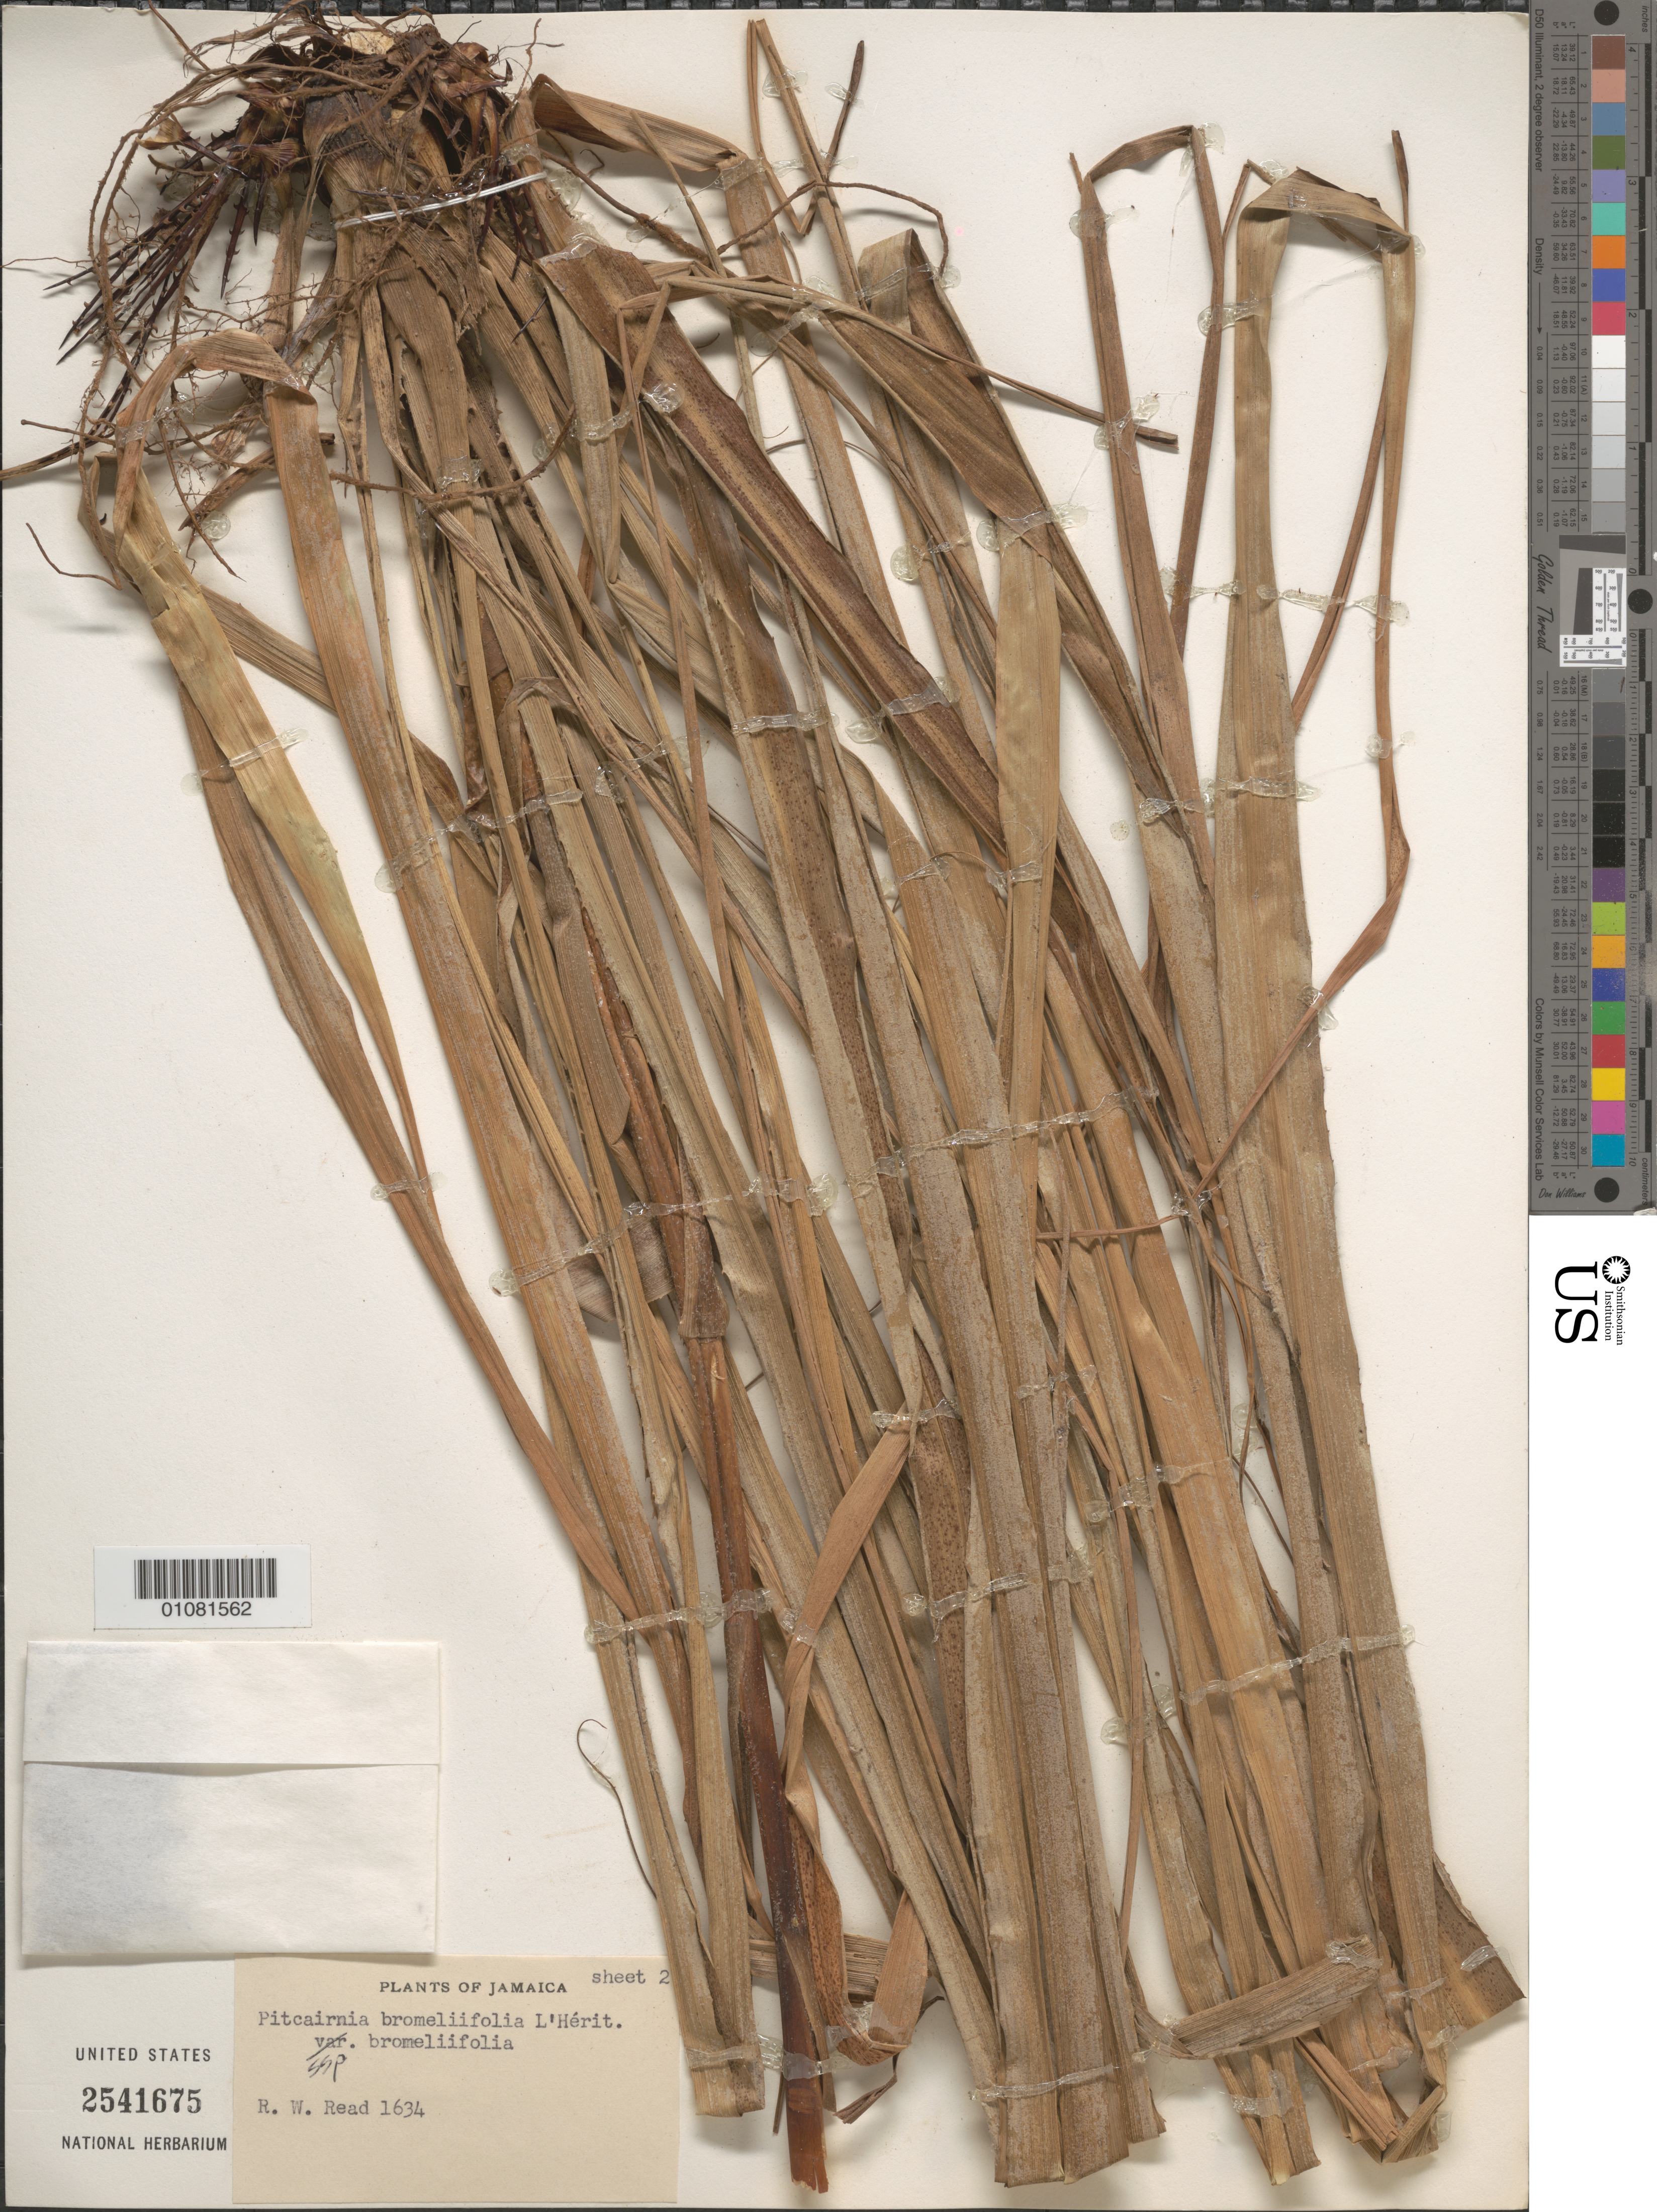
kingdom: Plantae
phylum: Tracheophyta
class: Liliopsida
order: Poales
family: Bromeliaceae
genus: Pitcairnia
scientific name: Pitcairnia bromeliifolia var. bromeliifolia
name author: L'Hér.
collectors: R. W. Read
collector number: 1634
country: Jamaica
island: Jamaica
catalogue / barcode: US 2541675